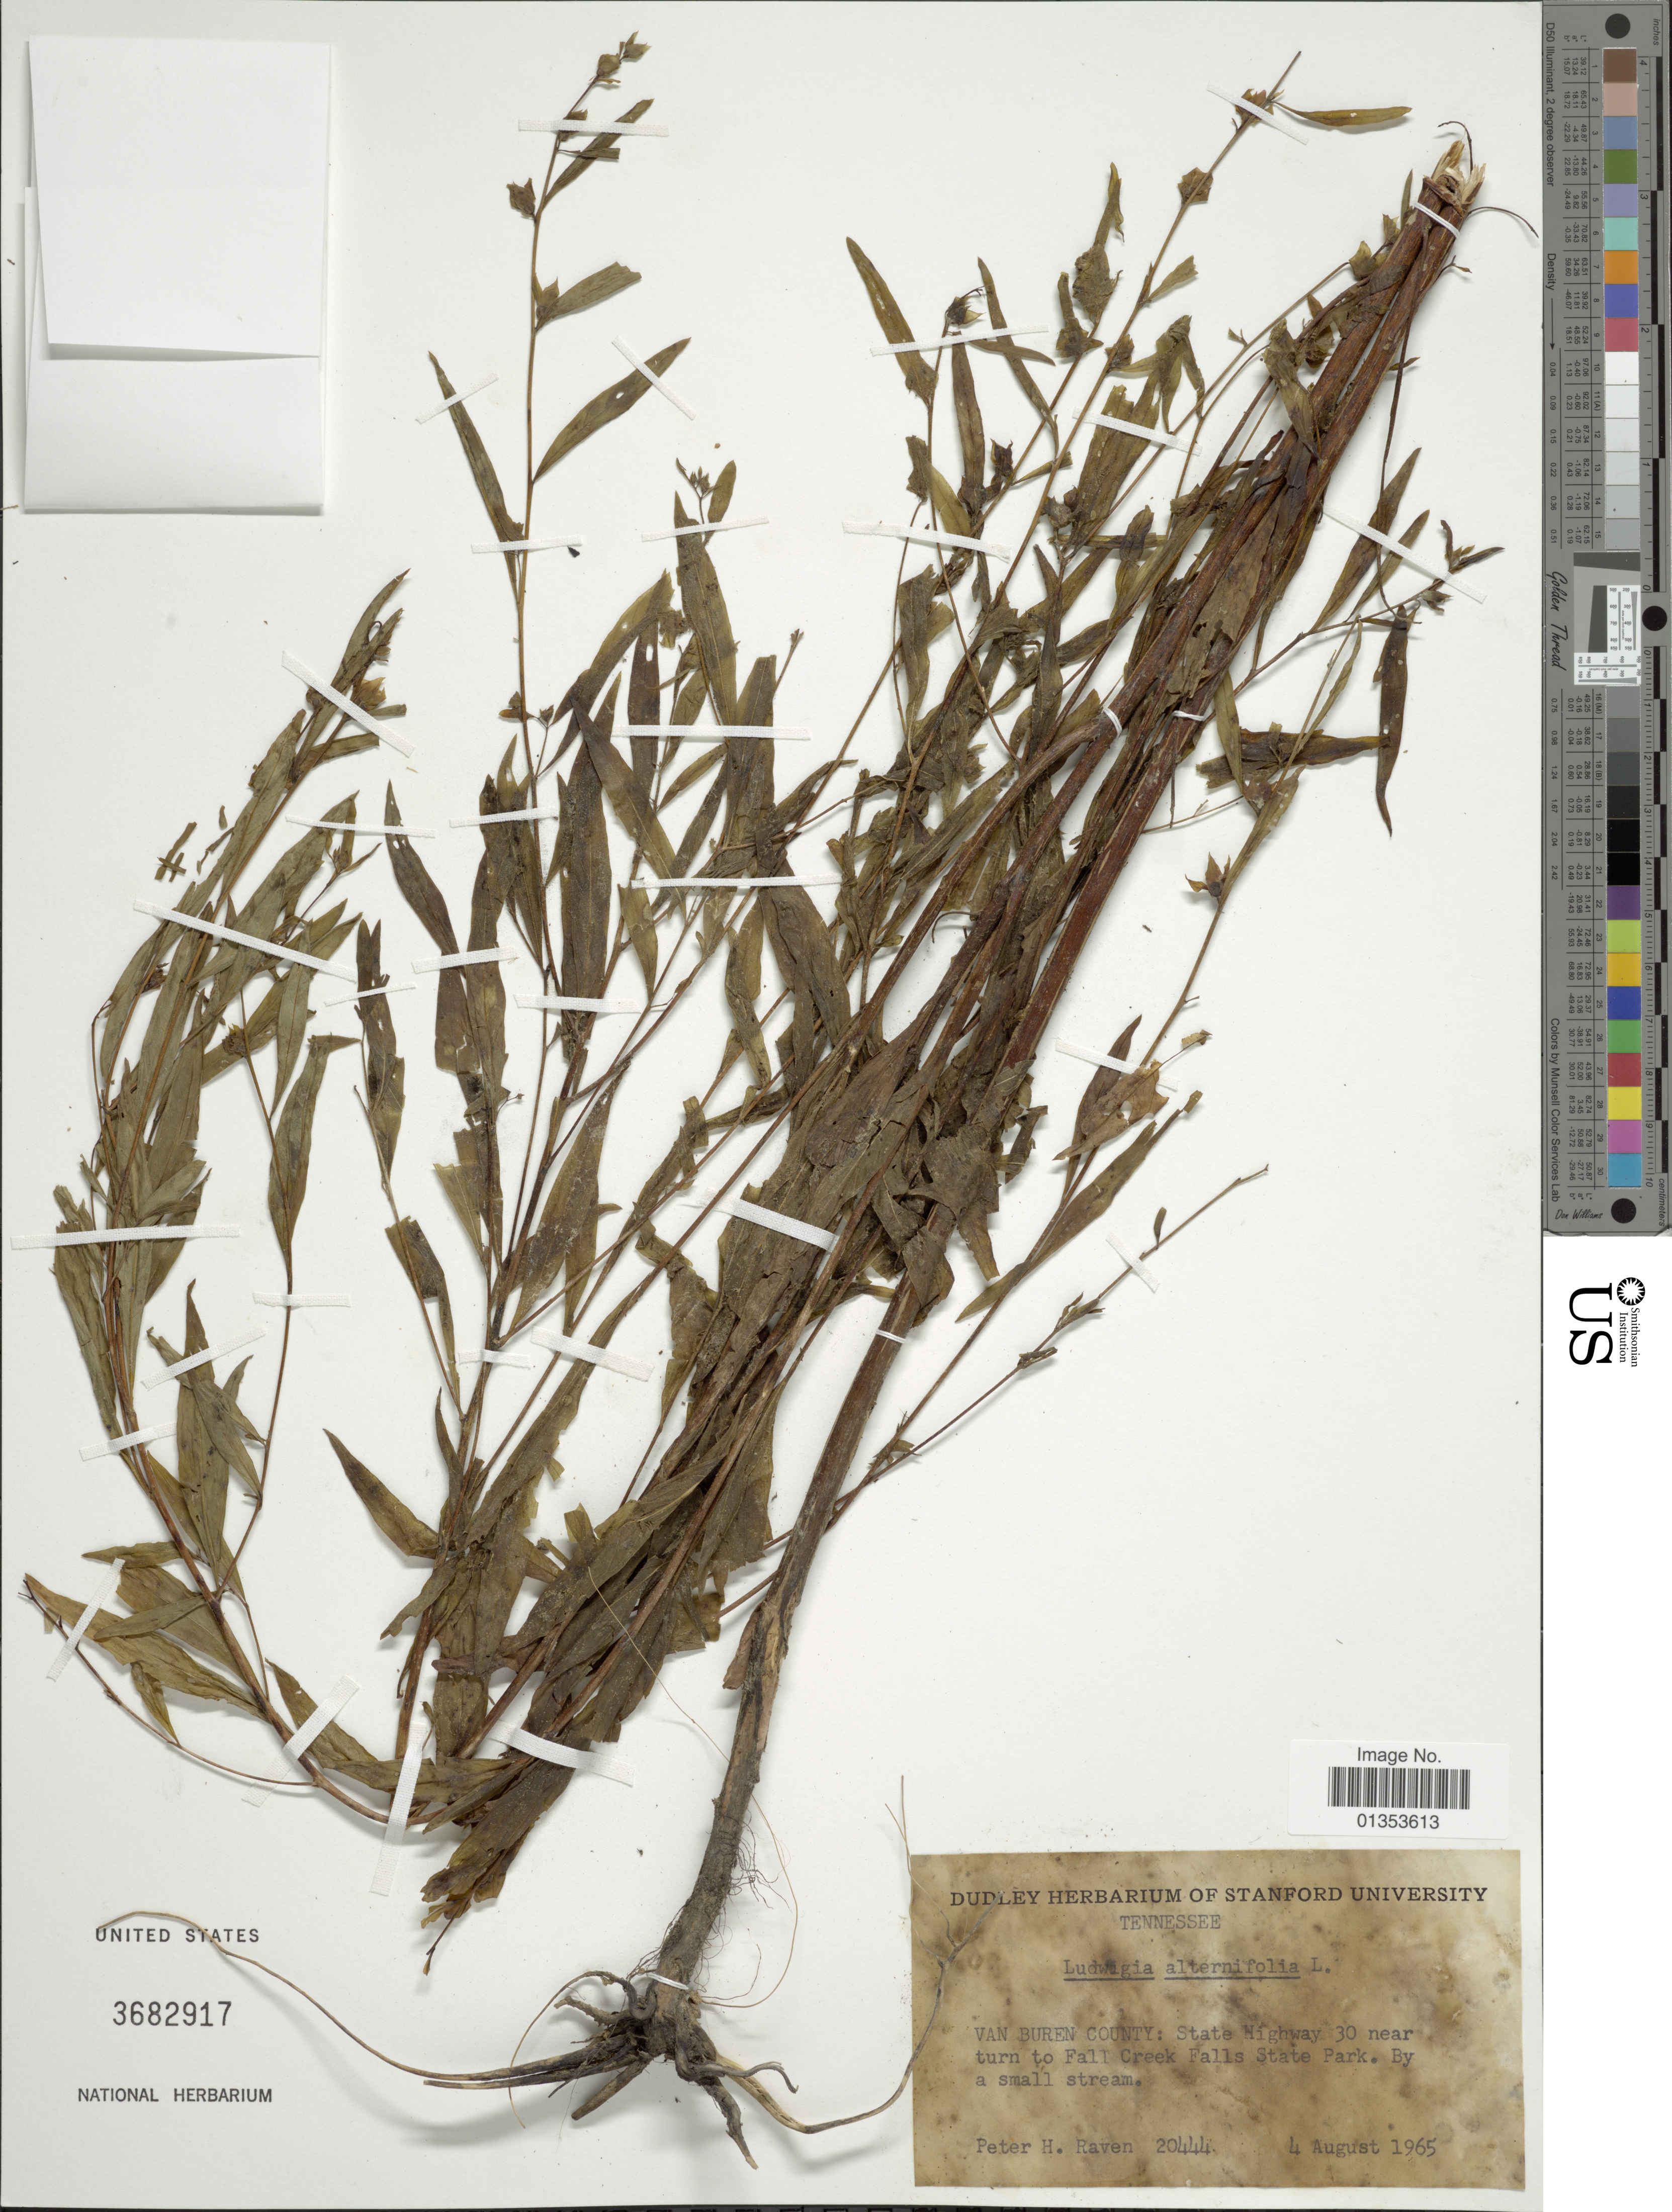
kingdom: Plantae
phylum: Tracheophyta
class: Magnoliopsida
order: Myrtales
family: Onagraceae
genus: Ludwigia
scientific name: Ludwigia alternifolia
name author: L.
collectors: P. H. Raven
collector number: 20444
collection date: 1965-08-04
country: United States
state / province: Tennessee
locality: Van Buren County: State Highway 30 near turn to Fall Creek Falls State Park. By a small stream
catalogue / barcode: US 3682917